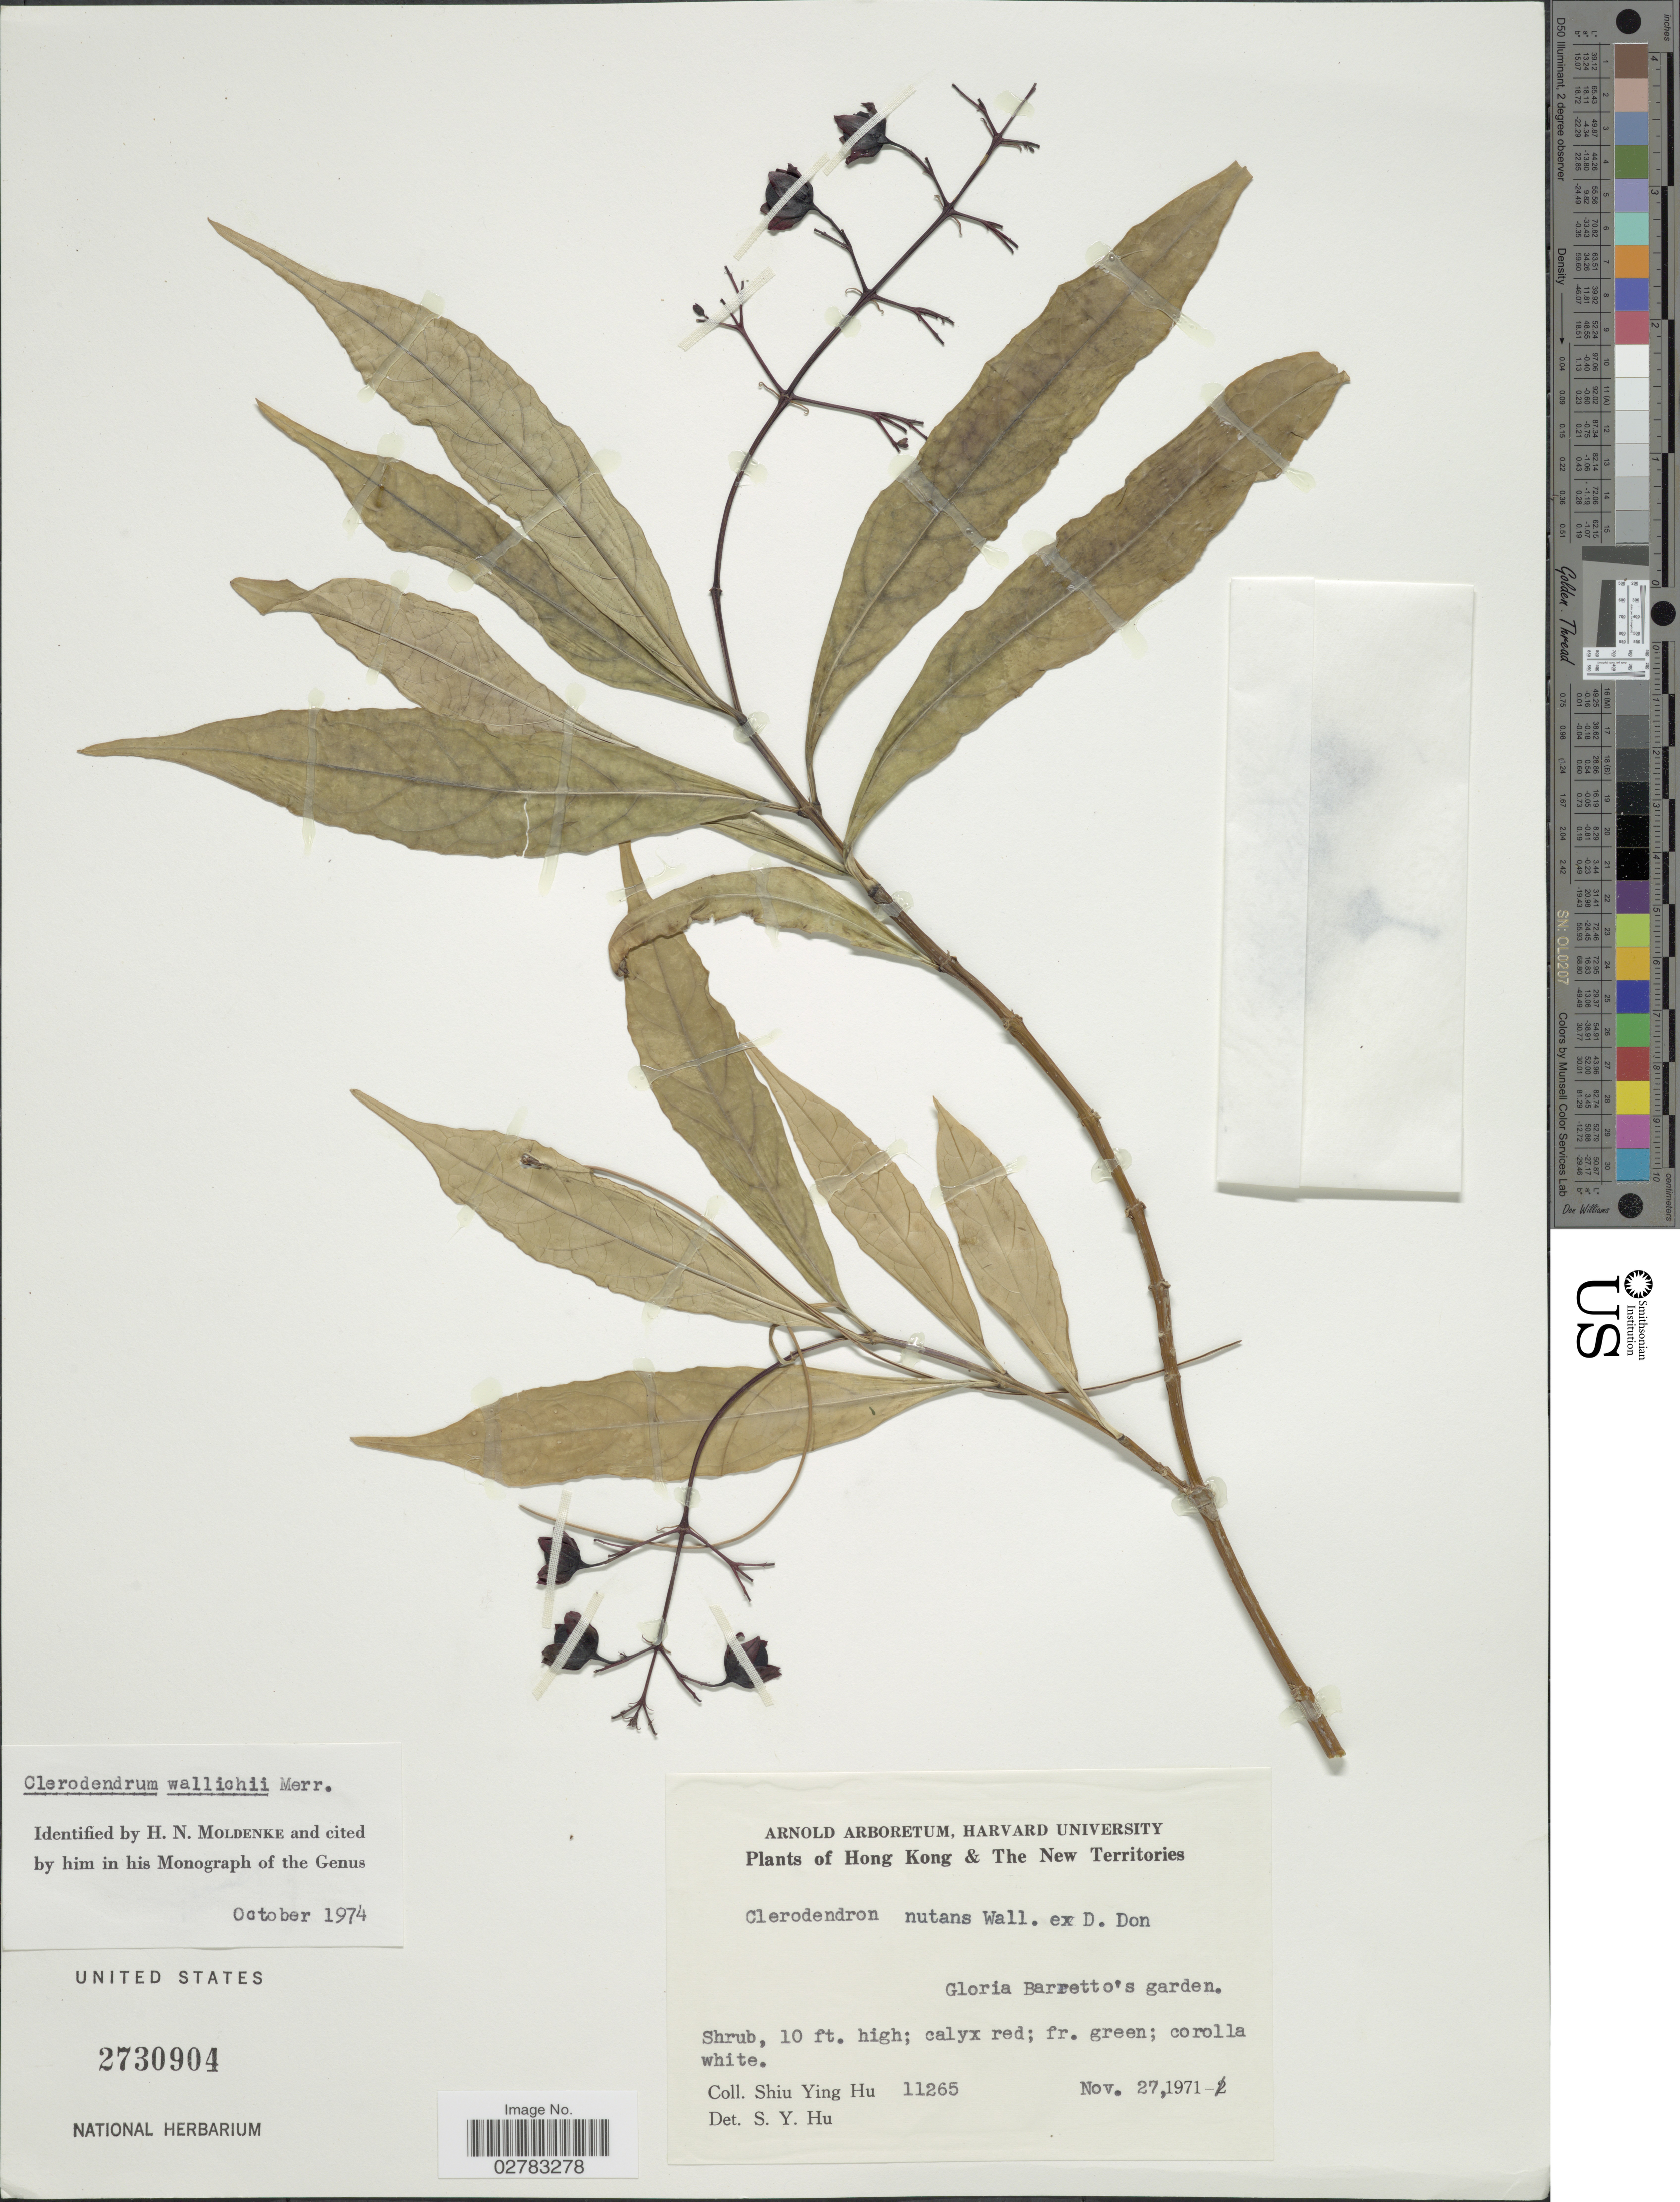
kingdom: Plantae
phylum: Tracheophyta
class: Magnoliopsida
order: Lamiales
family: Lamiaceae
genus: Clerodendrum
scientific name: Clerodendrum wallichii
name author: Merr.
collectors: S. Y. Hu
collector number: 11265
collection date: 1971-11-27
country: China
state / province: Hong Kong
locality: The New Territories, Gloria Barretto's garden.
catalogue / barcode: US 2730904